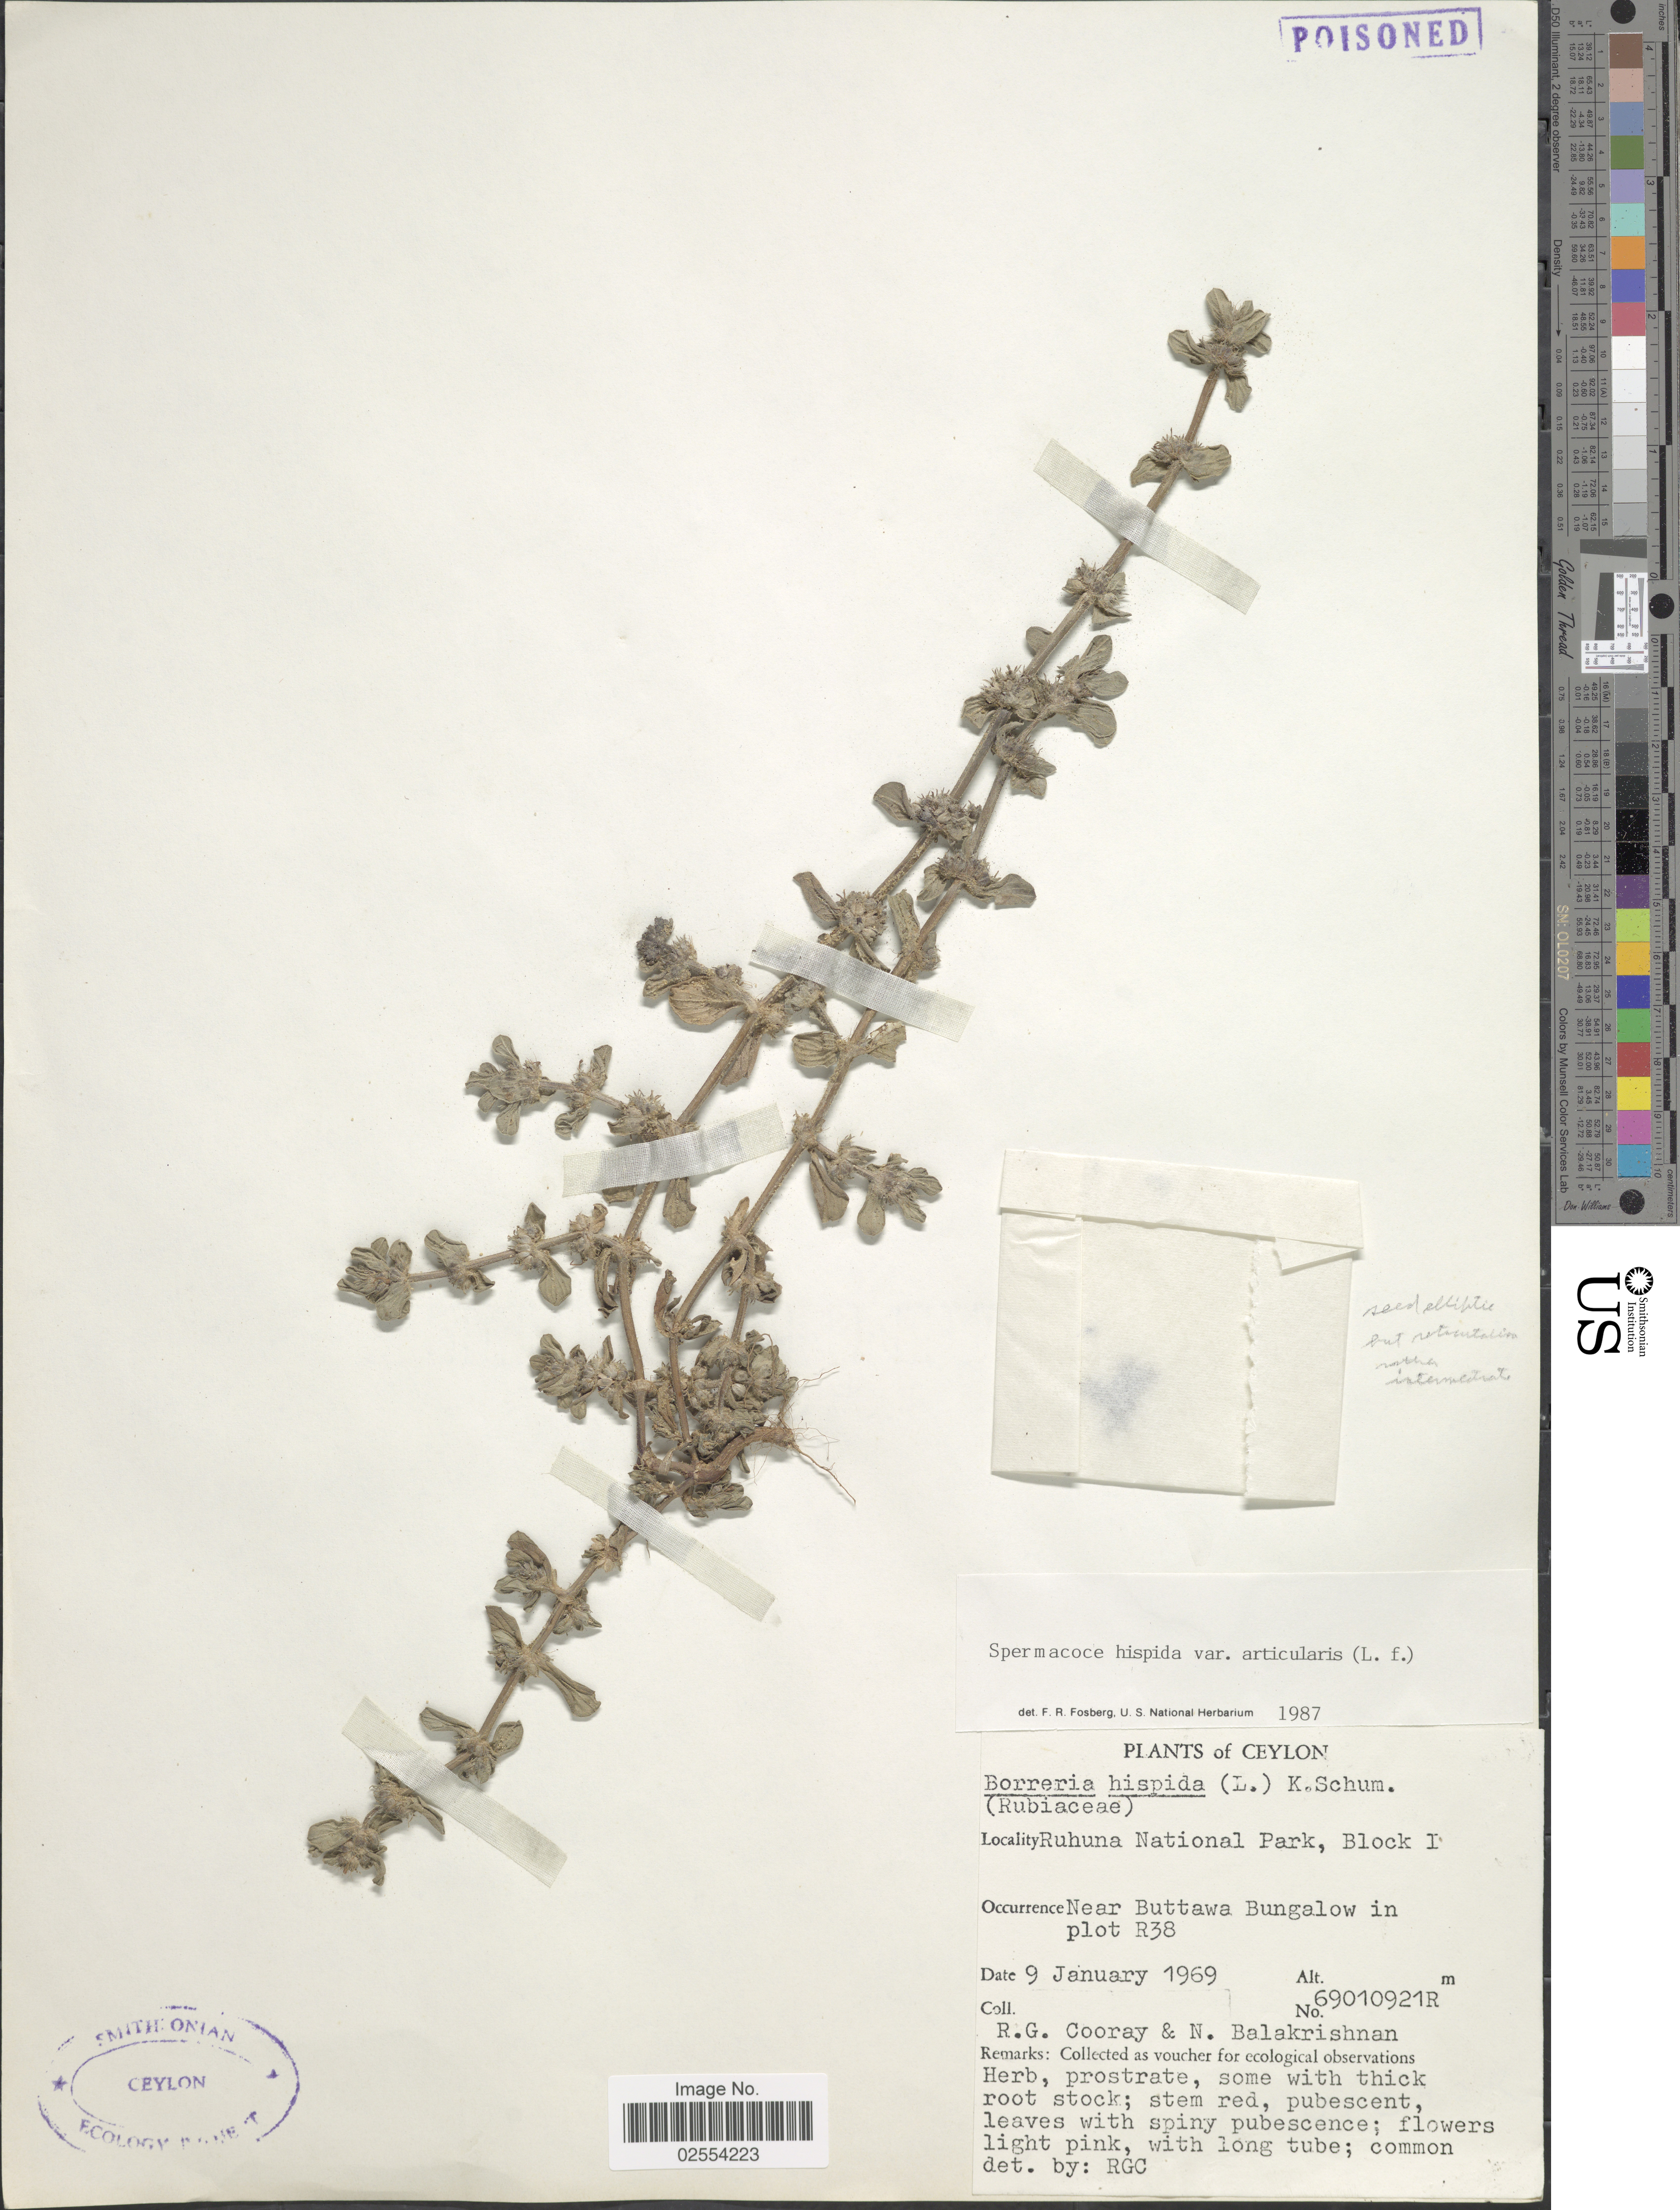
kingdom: Plantae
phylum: Tracheophyta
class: Magnoliopsida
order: Gentianales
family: Rubiaceae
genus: Spermacoce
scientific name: Spermacoce articularis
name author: L. f.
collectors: R. Cooray & N. Balakrishnan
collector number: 69010921R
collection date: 1969-01-09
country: Sri Lanka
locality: Ceylon, Ruhuna National Park, Block I, Near Buttawa Bungalow in plot R38